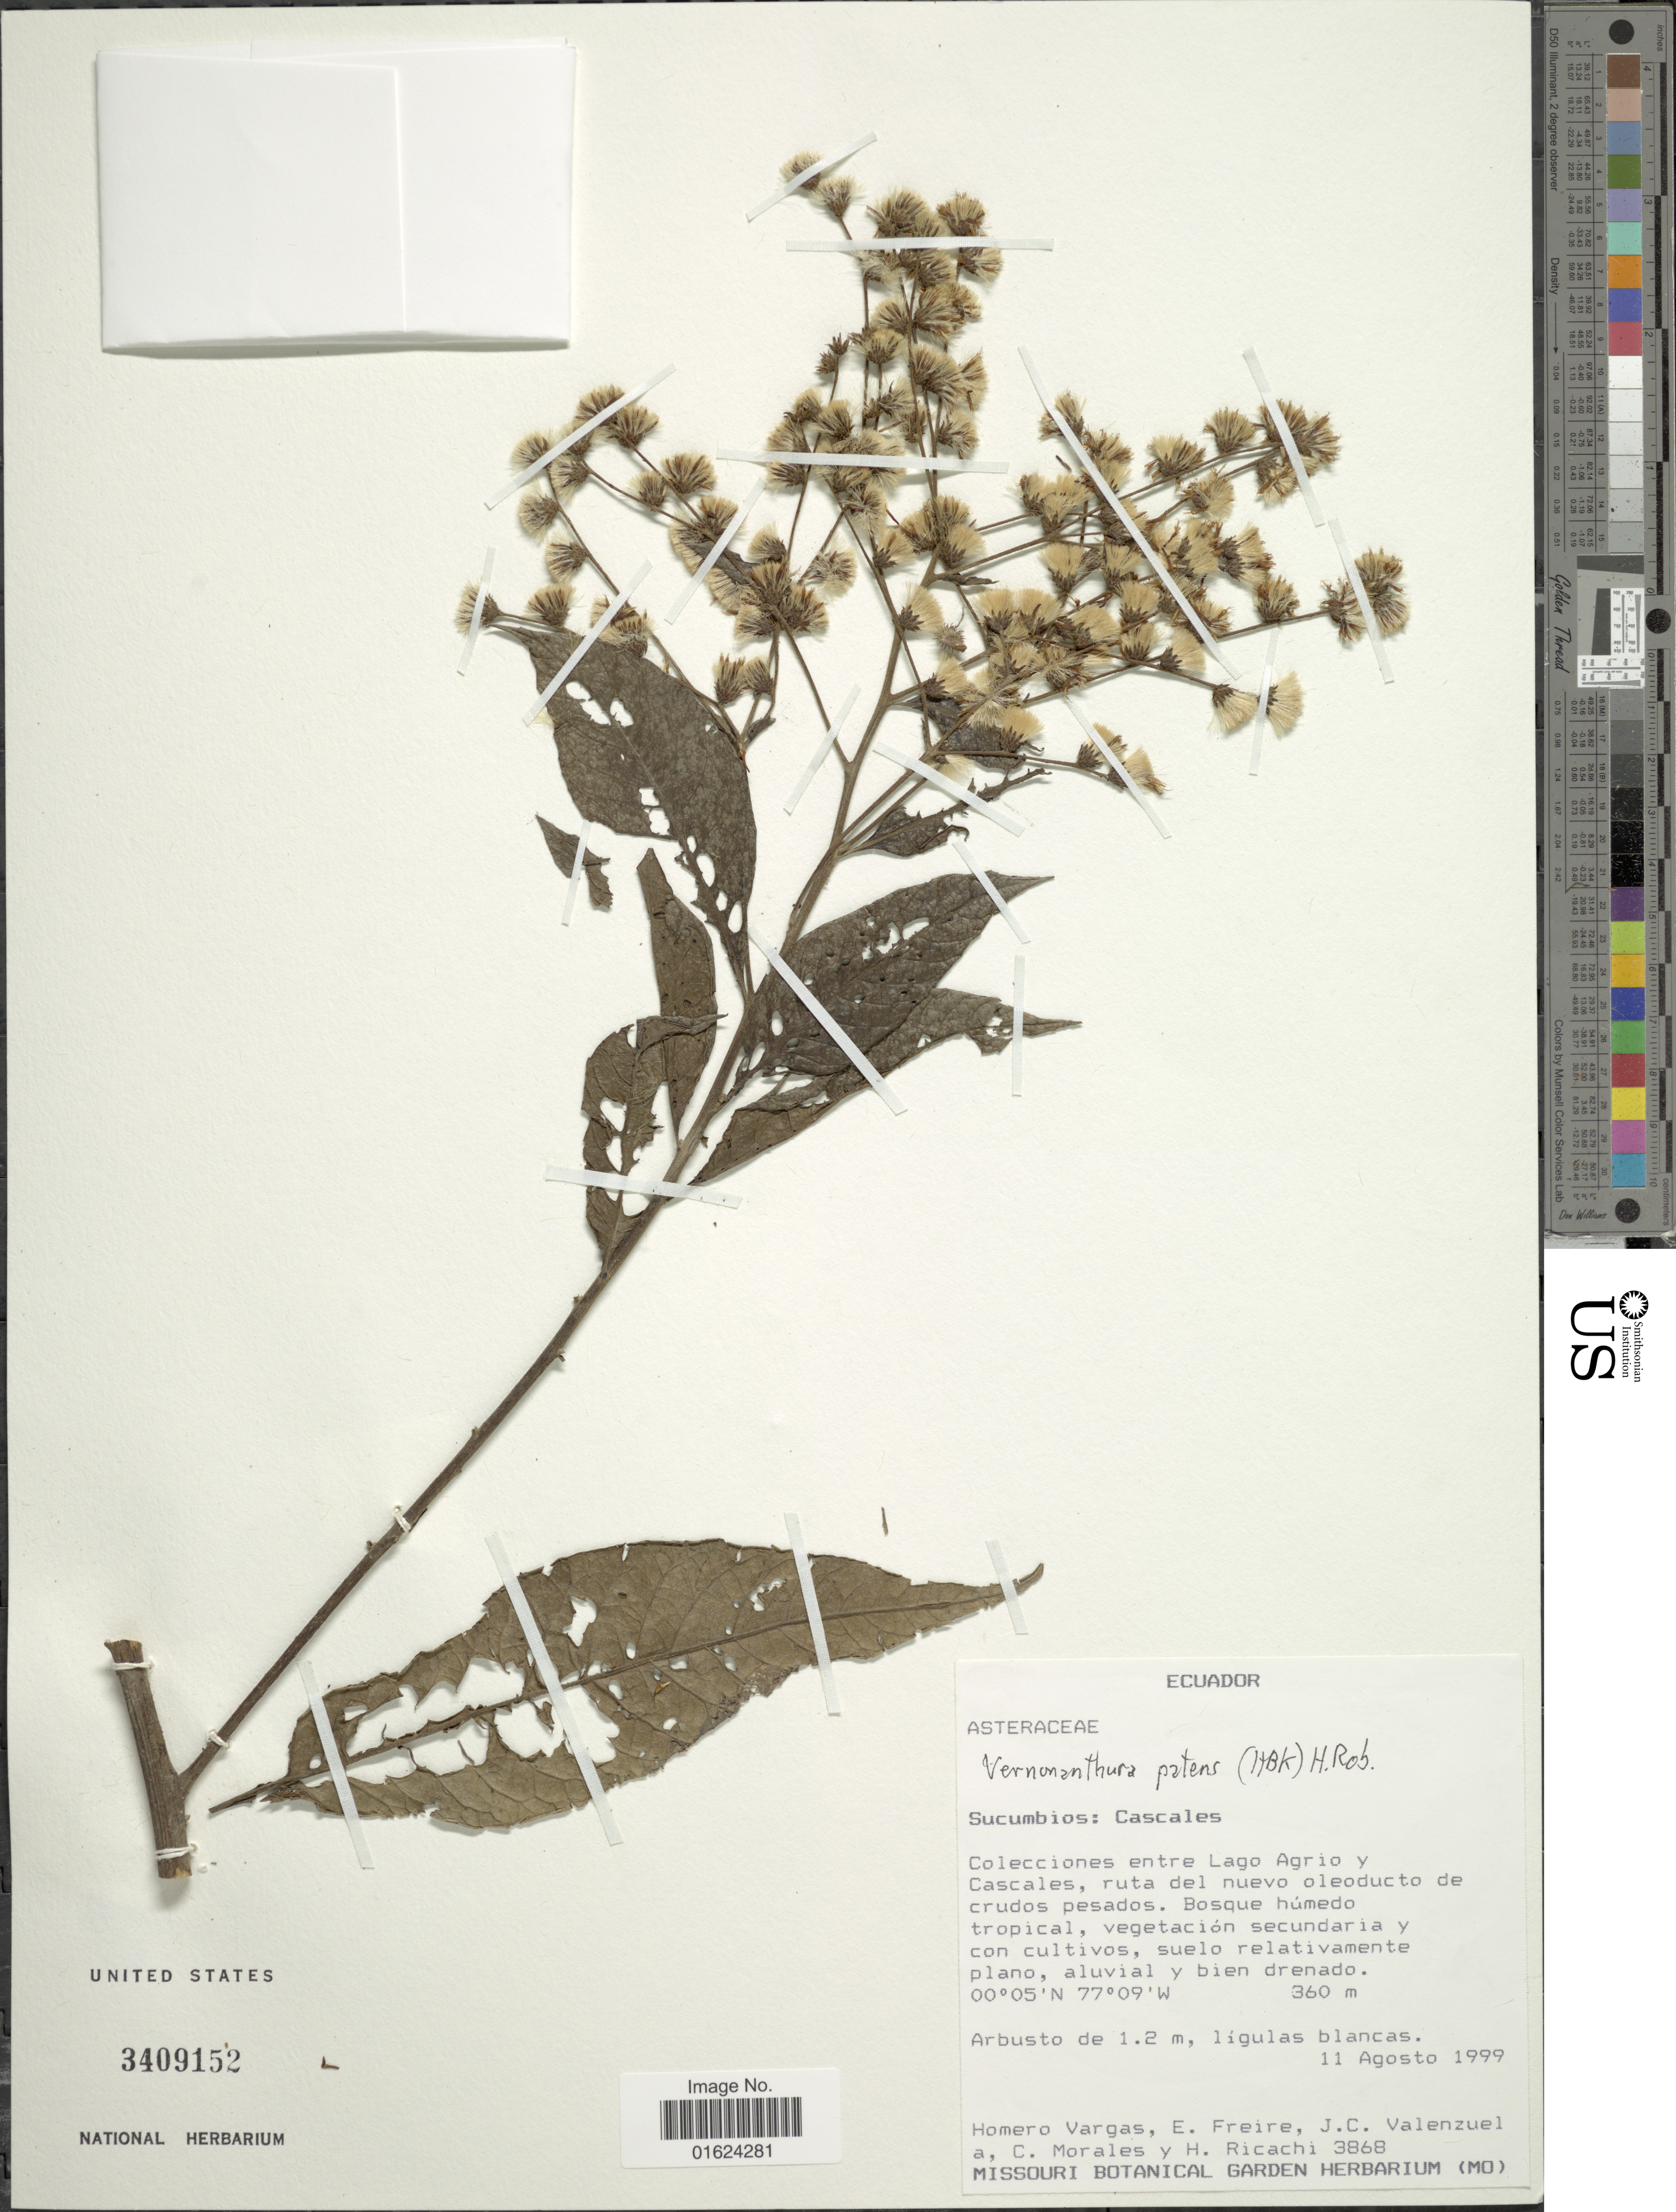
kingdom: Plantae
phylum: Tracheophyta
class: Magnoliopsida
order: Asterales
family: Asteraceae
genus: Vernonanthura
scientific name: Vernonanthura patens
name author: (Kunth) H. Rob.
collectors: H. Vargas, E. Freire, J. Valenzuela, C. Morales & H. Ricachi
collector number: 3868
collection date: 1999-08-11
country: Ecuador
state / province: Sucumbíos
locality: Sucumbios: Cascales. Lago Agrio u Cascales, ruta del nuevo oleoducto de crudos pesados.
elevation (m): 360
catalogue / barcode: US 3409152